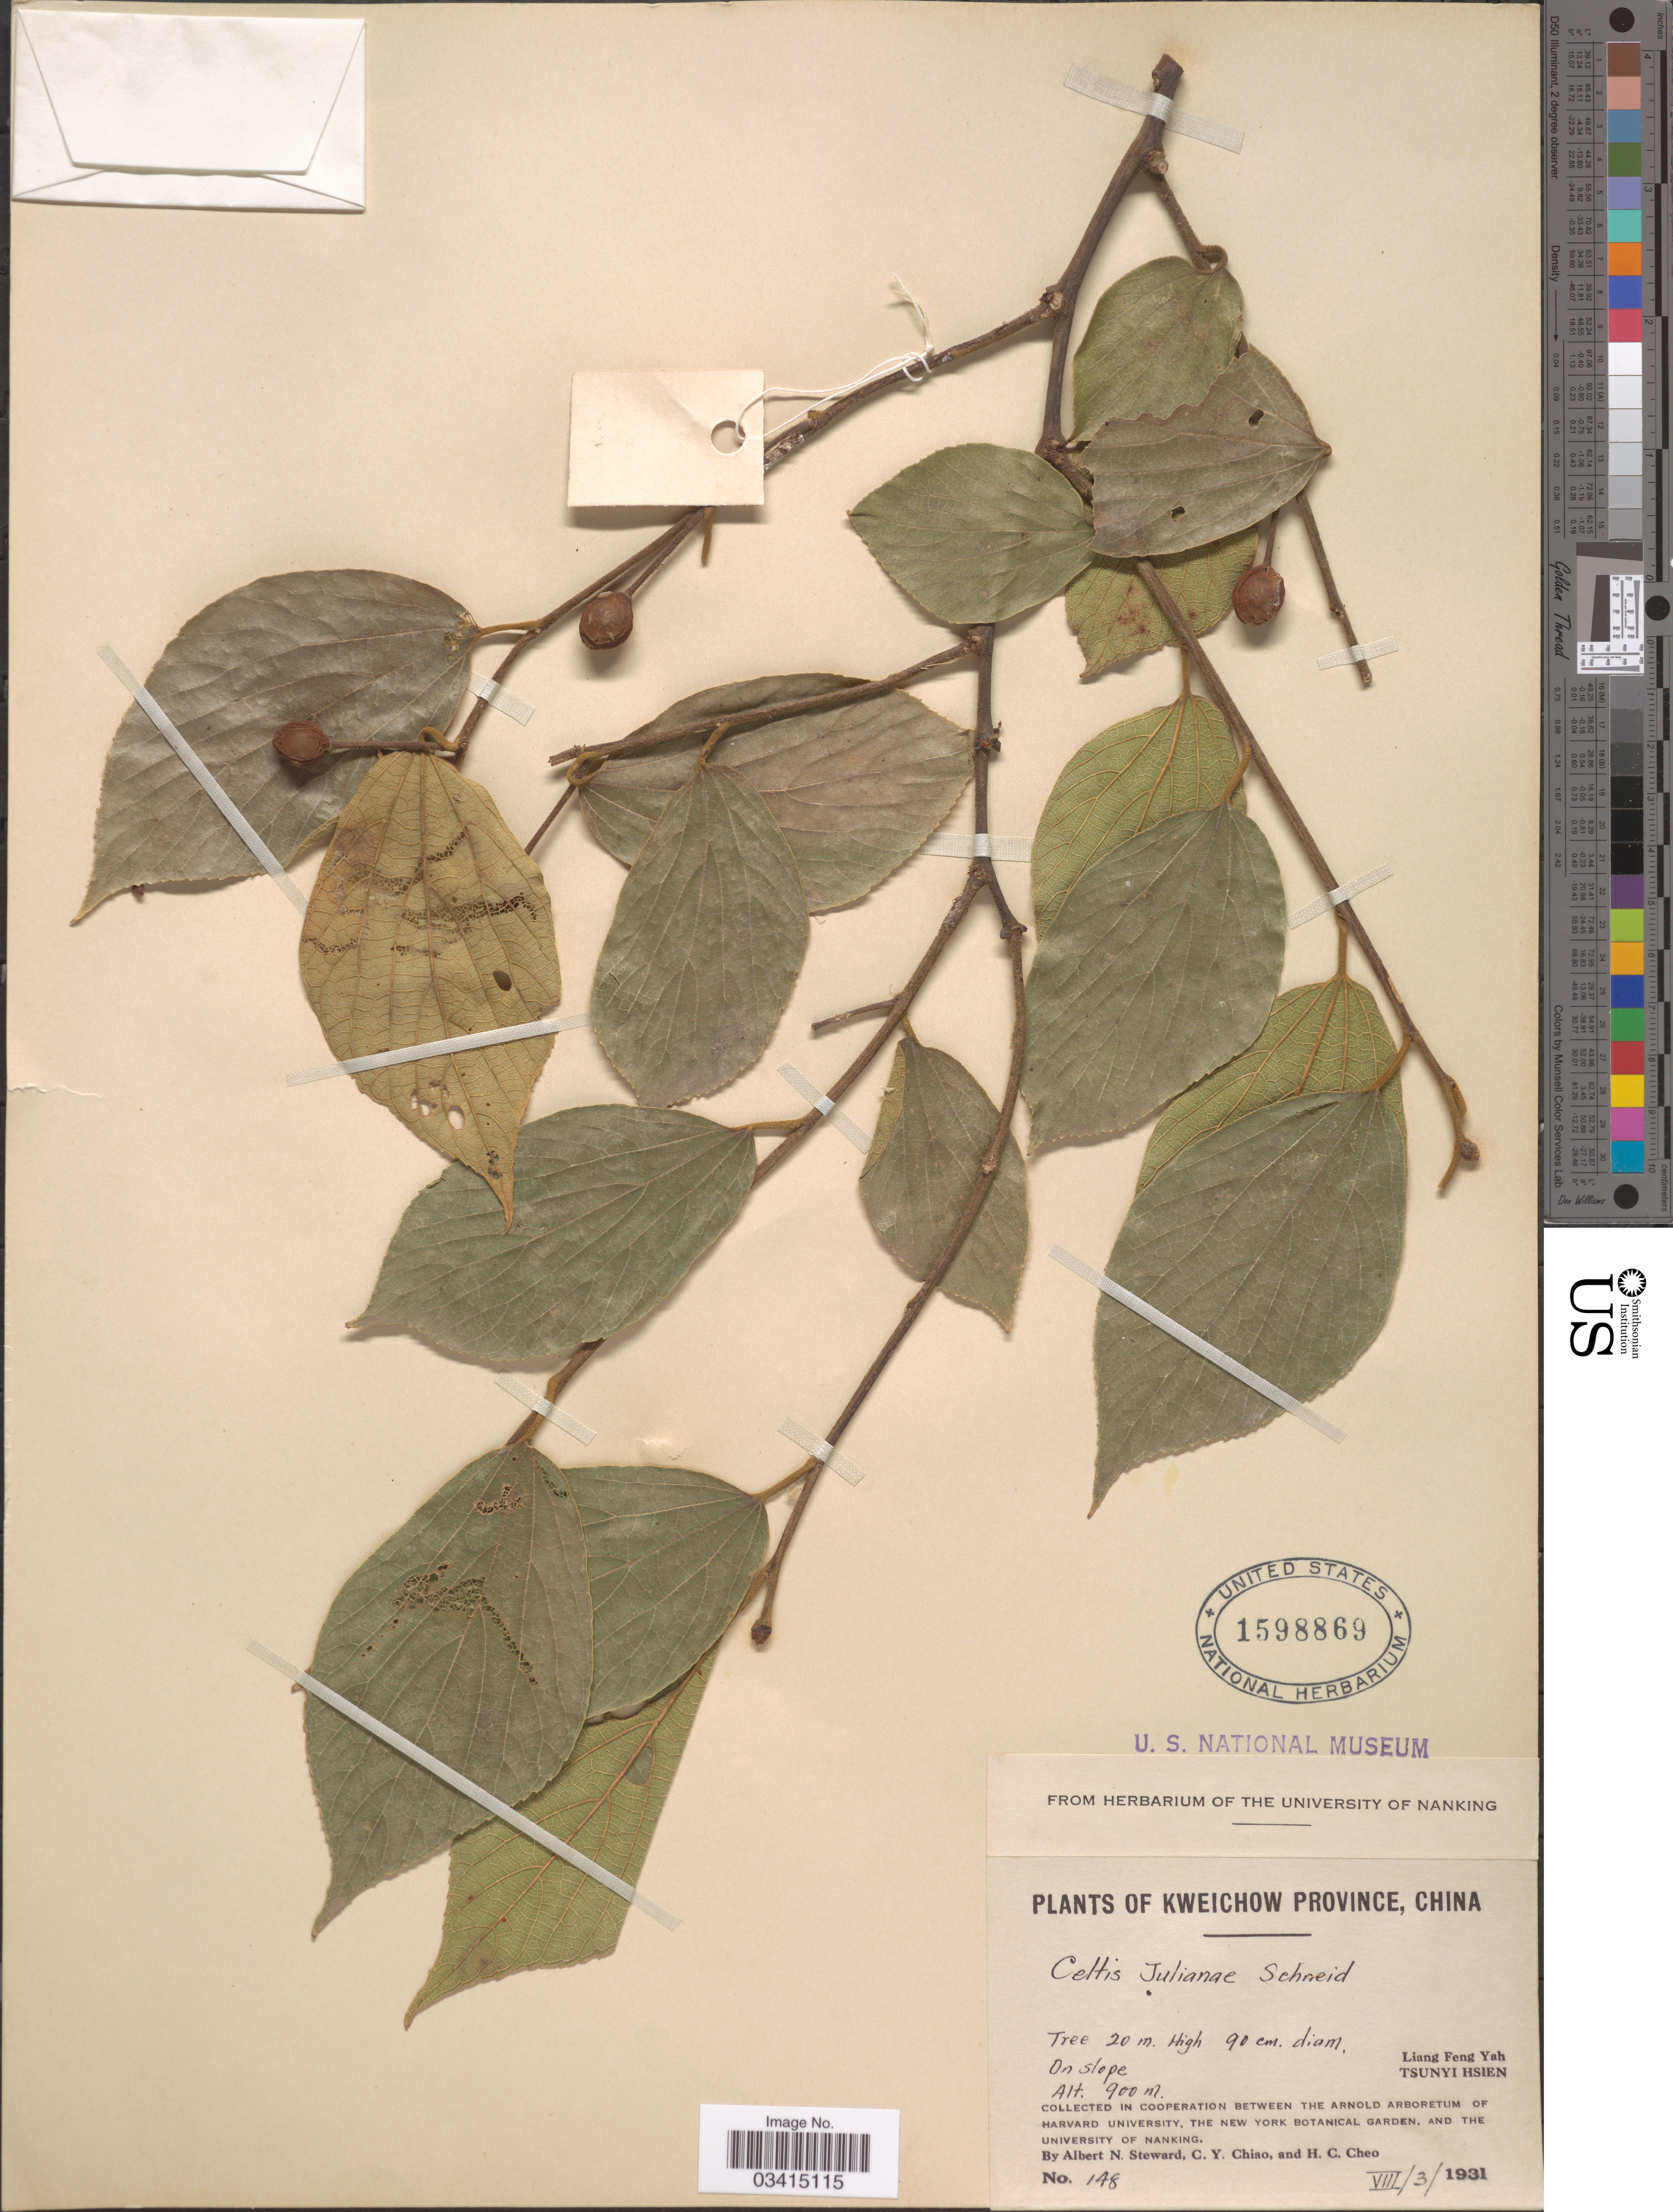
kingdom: Plantae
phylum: Tracheophyta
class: Magnoliopsida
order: Rosales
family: Cannabaceae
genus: Celtis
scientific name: Celtis julianae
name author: C.K. Schneid. in Sarg.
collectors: A. N. Steward, C. Y. Chiao & H. Cheo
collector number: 148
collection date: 1931-08-03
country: China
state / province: Guizhou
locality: Kweichow Province. Liang Feng Yah. Tsunyi Hsien.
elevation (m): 900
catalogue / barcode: US 1598869